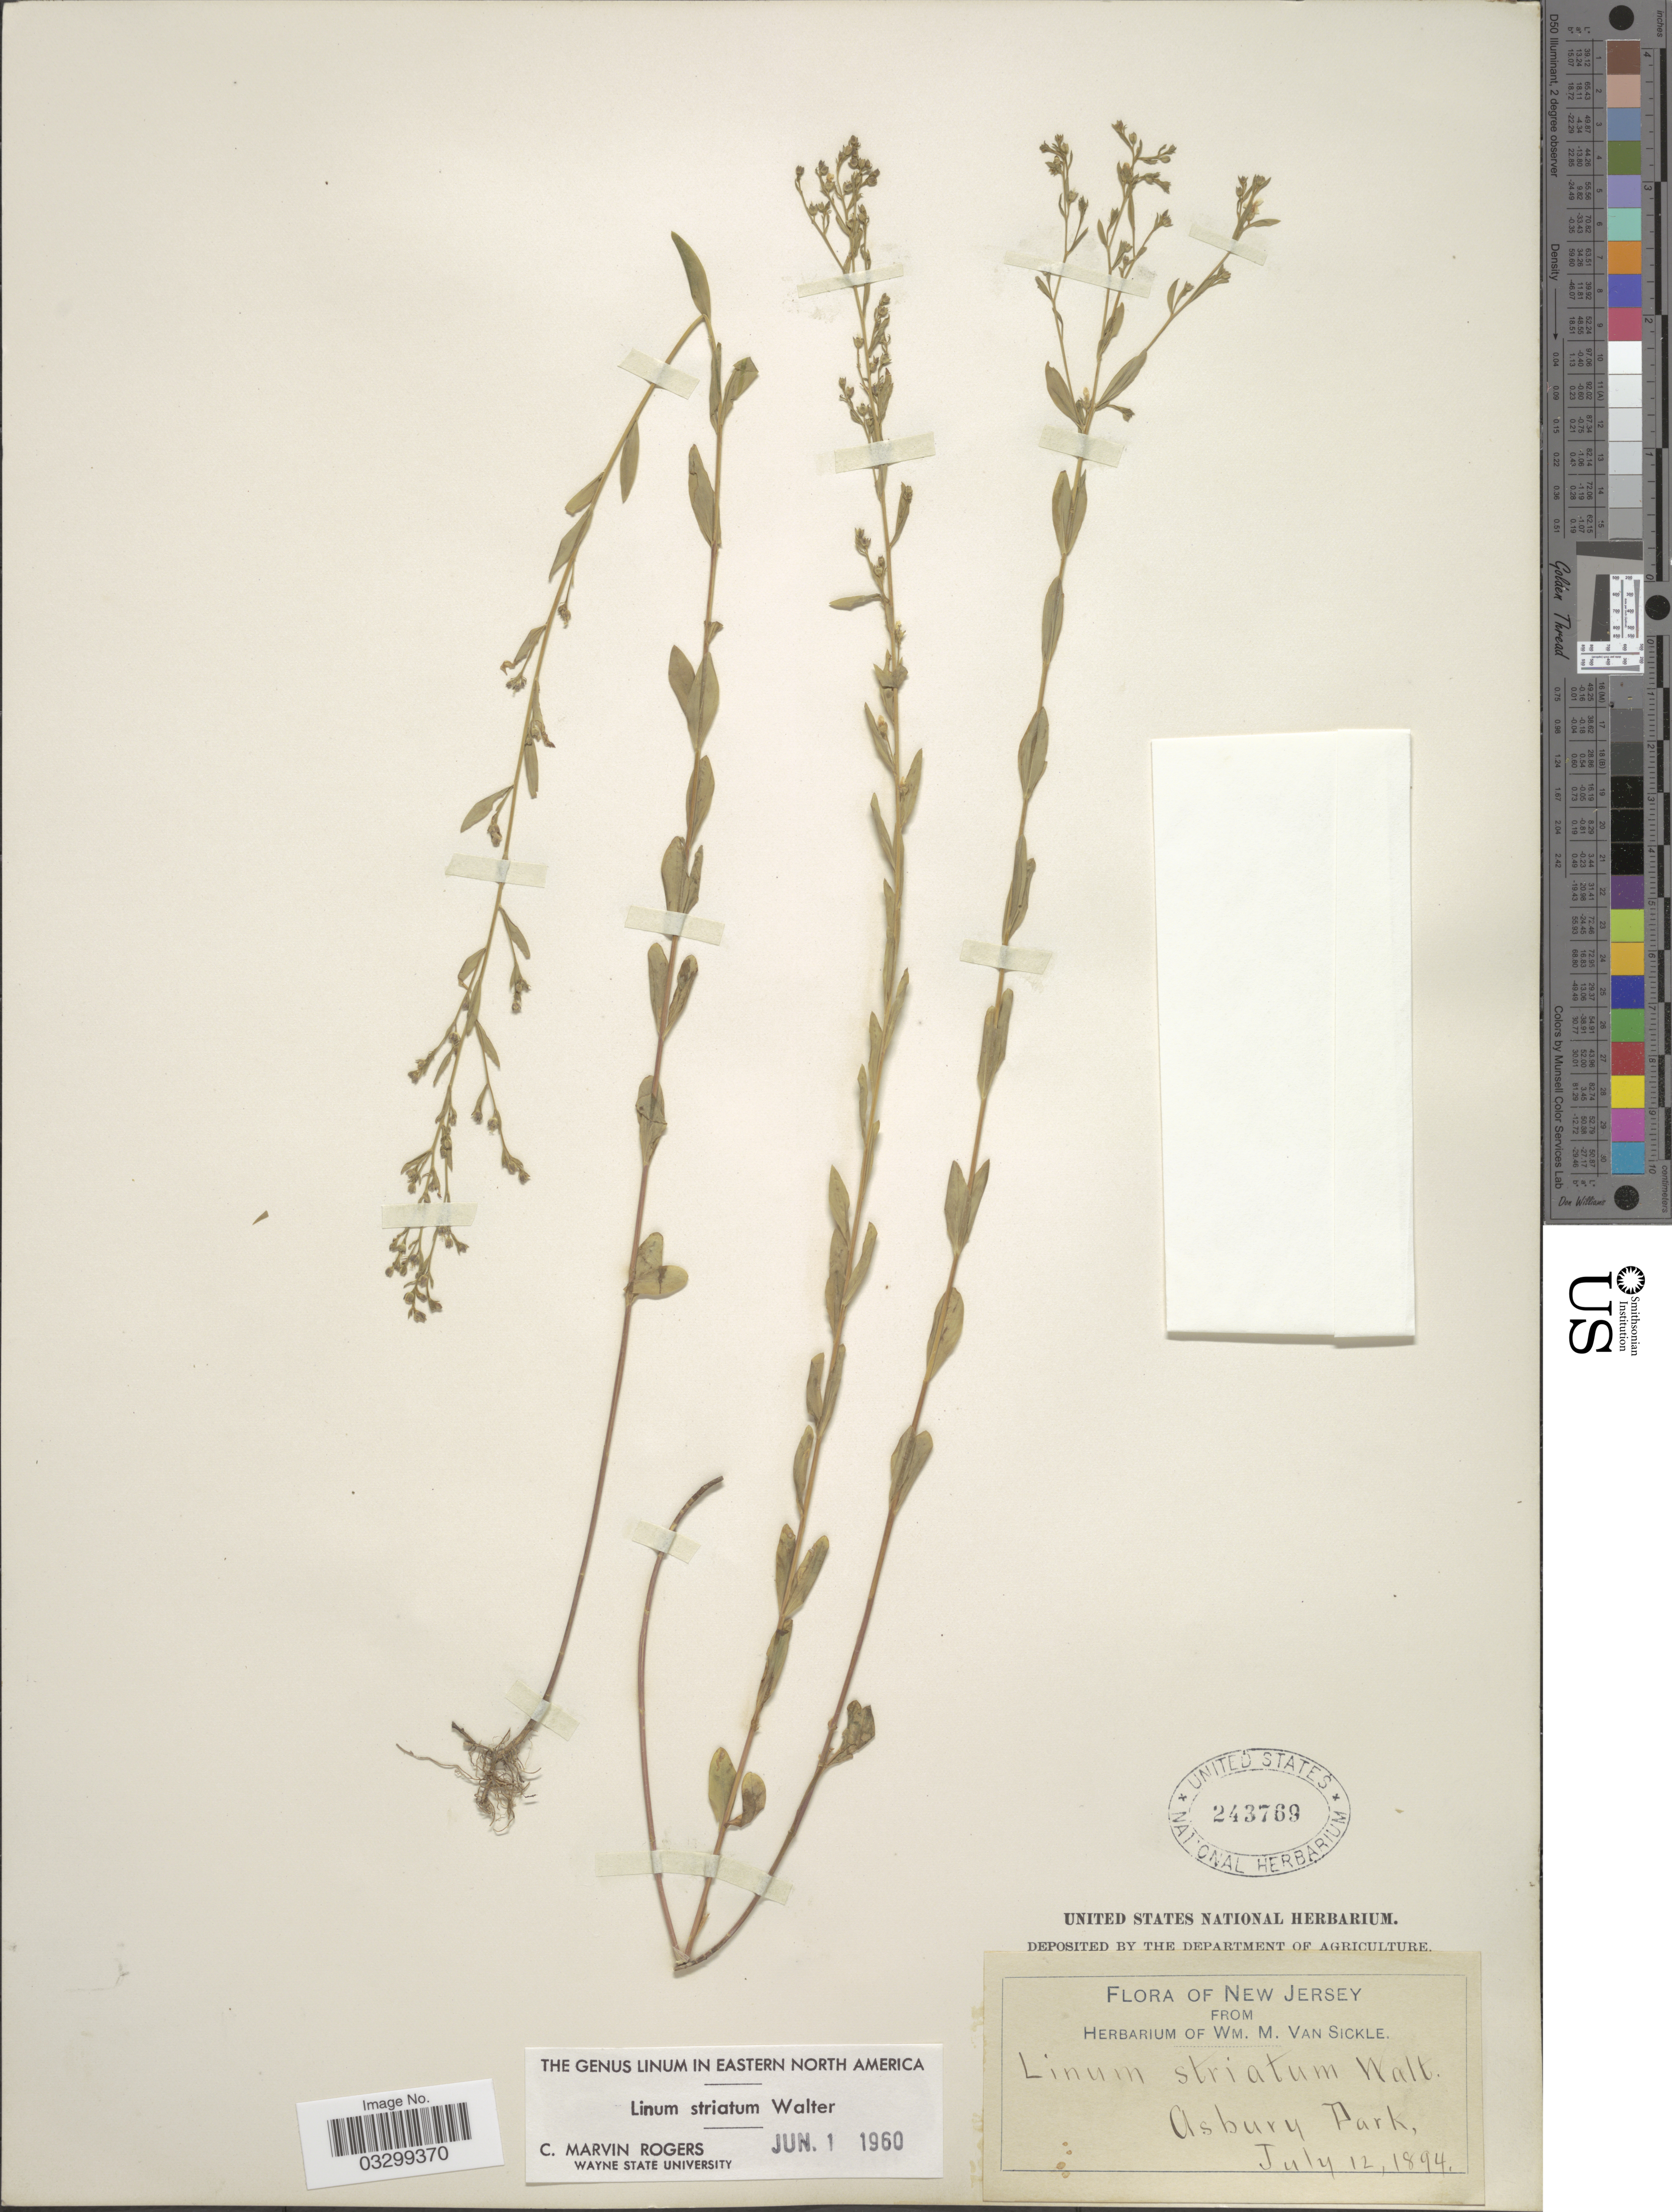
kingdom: Plantae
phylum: Tracheophyta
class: Magnoliopsida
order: Malpighiales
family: Linaceae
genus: Linum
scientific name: Linum striatum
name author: Walter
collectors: ex herb. Wm. M. Van Sickle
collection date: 1894-07-12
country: United States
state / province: New Jersey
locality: Asbury Park.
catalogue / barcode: US 243769